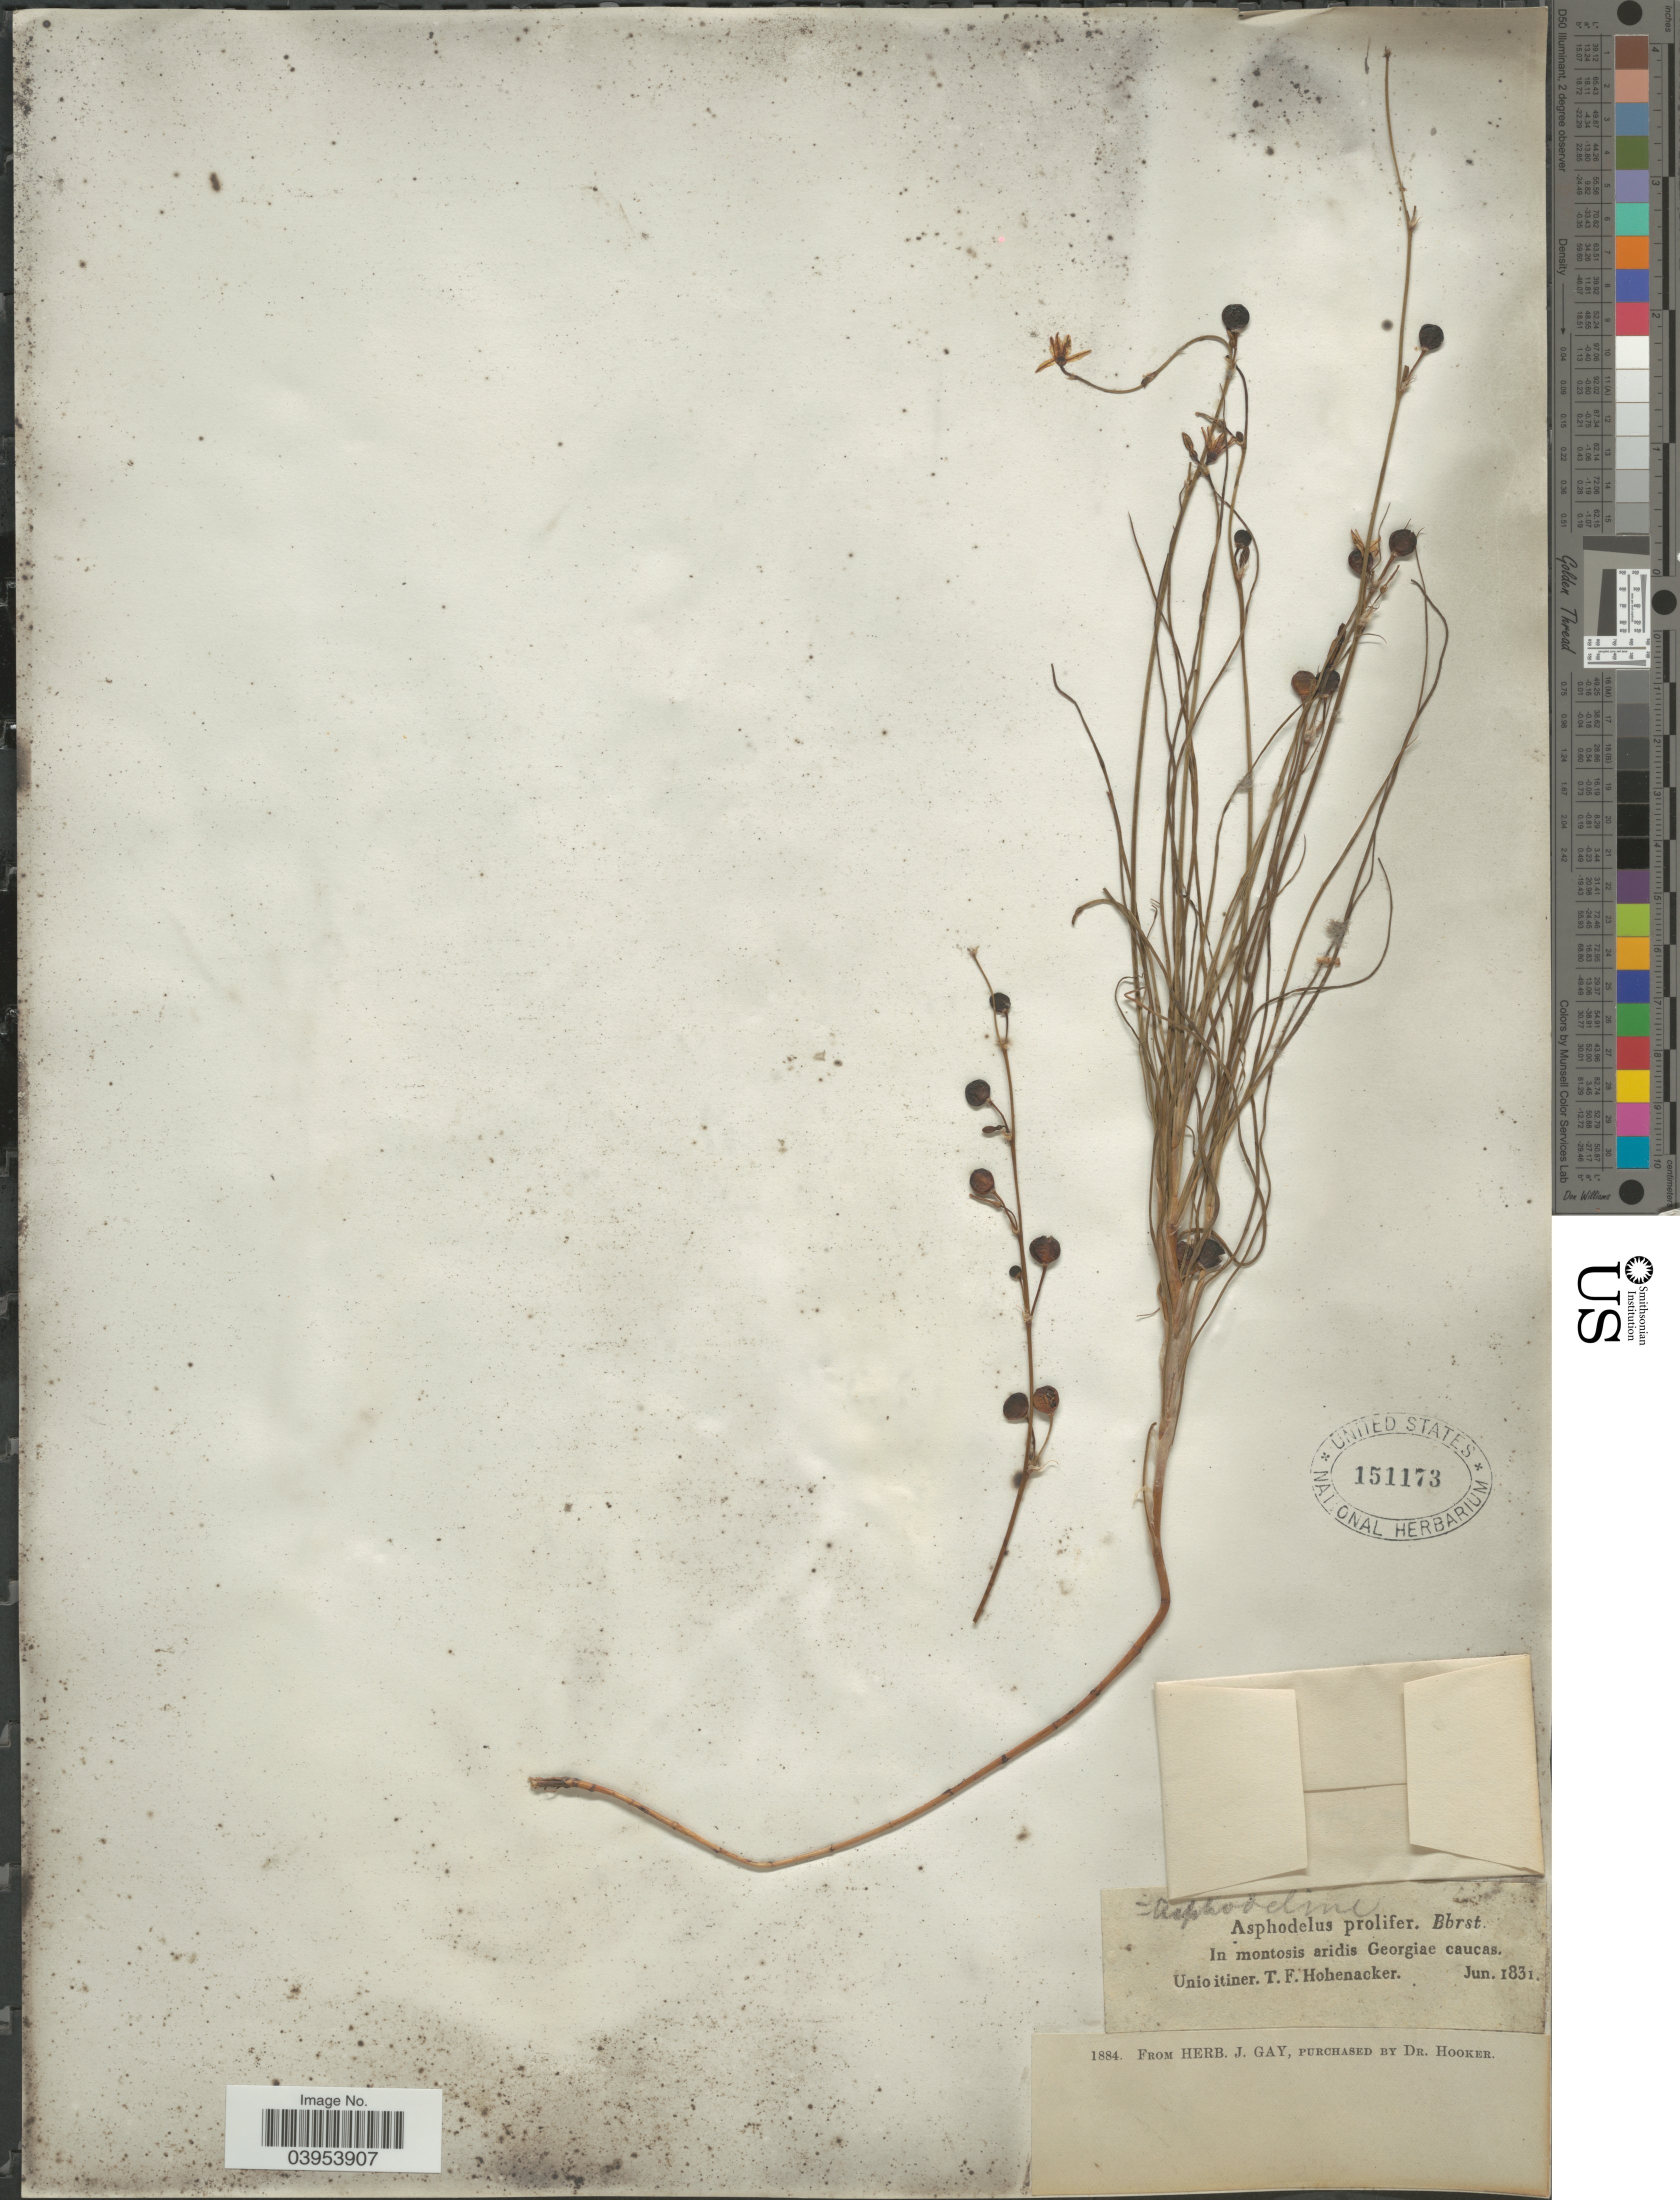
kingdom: Plantae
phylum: Tracheophyta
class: Liliopsida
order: Asparagales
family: Asphodelaceae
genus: Asphodeline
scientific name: Asphodeline prolifera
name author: (M. Bieb.) Kunth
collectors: T. Hohenacker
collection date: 1831-06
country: Georgia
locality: In montosis aridis Georgiae caucas.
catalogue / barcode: US 151173